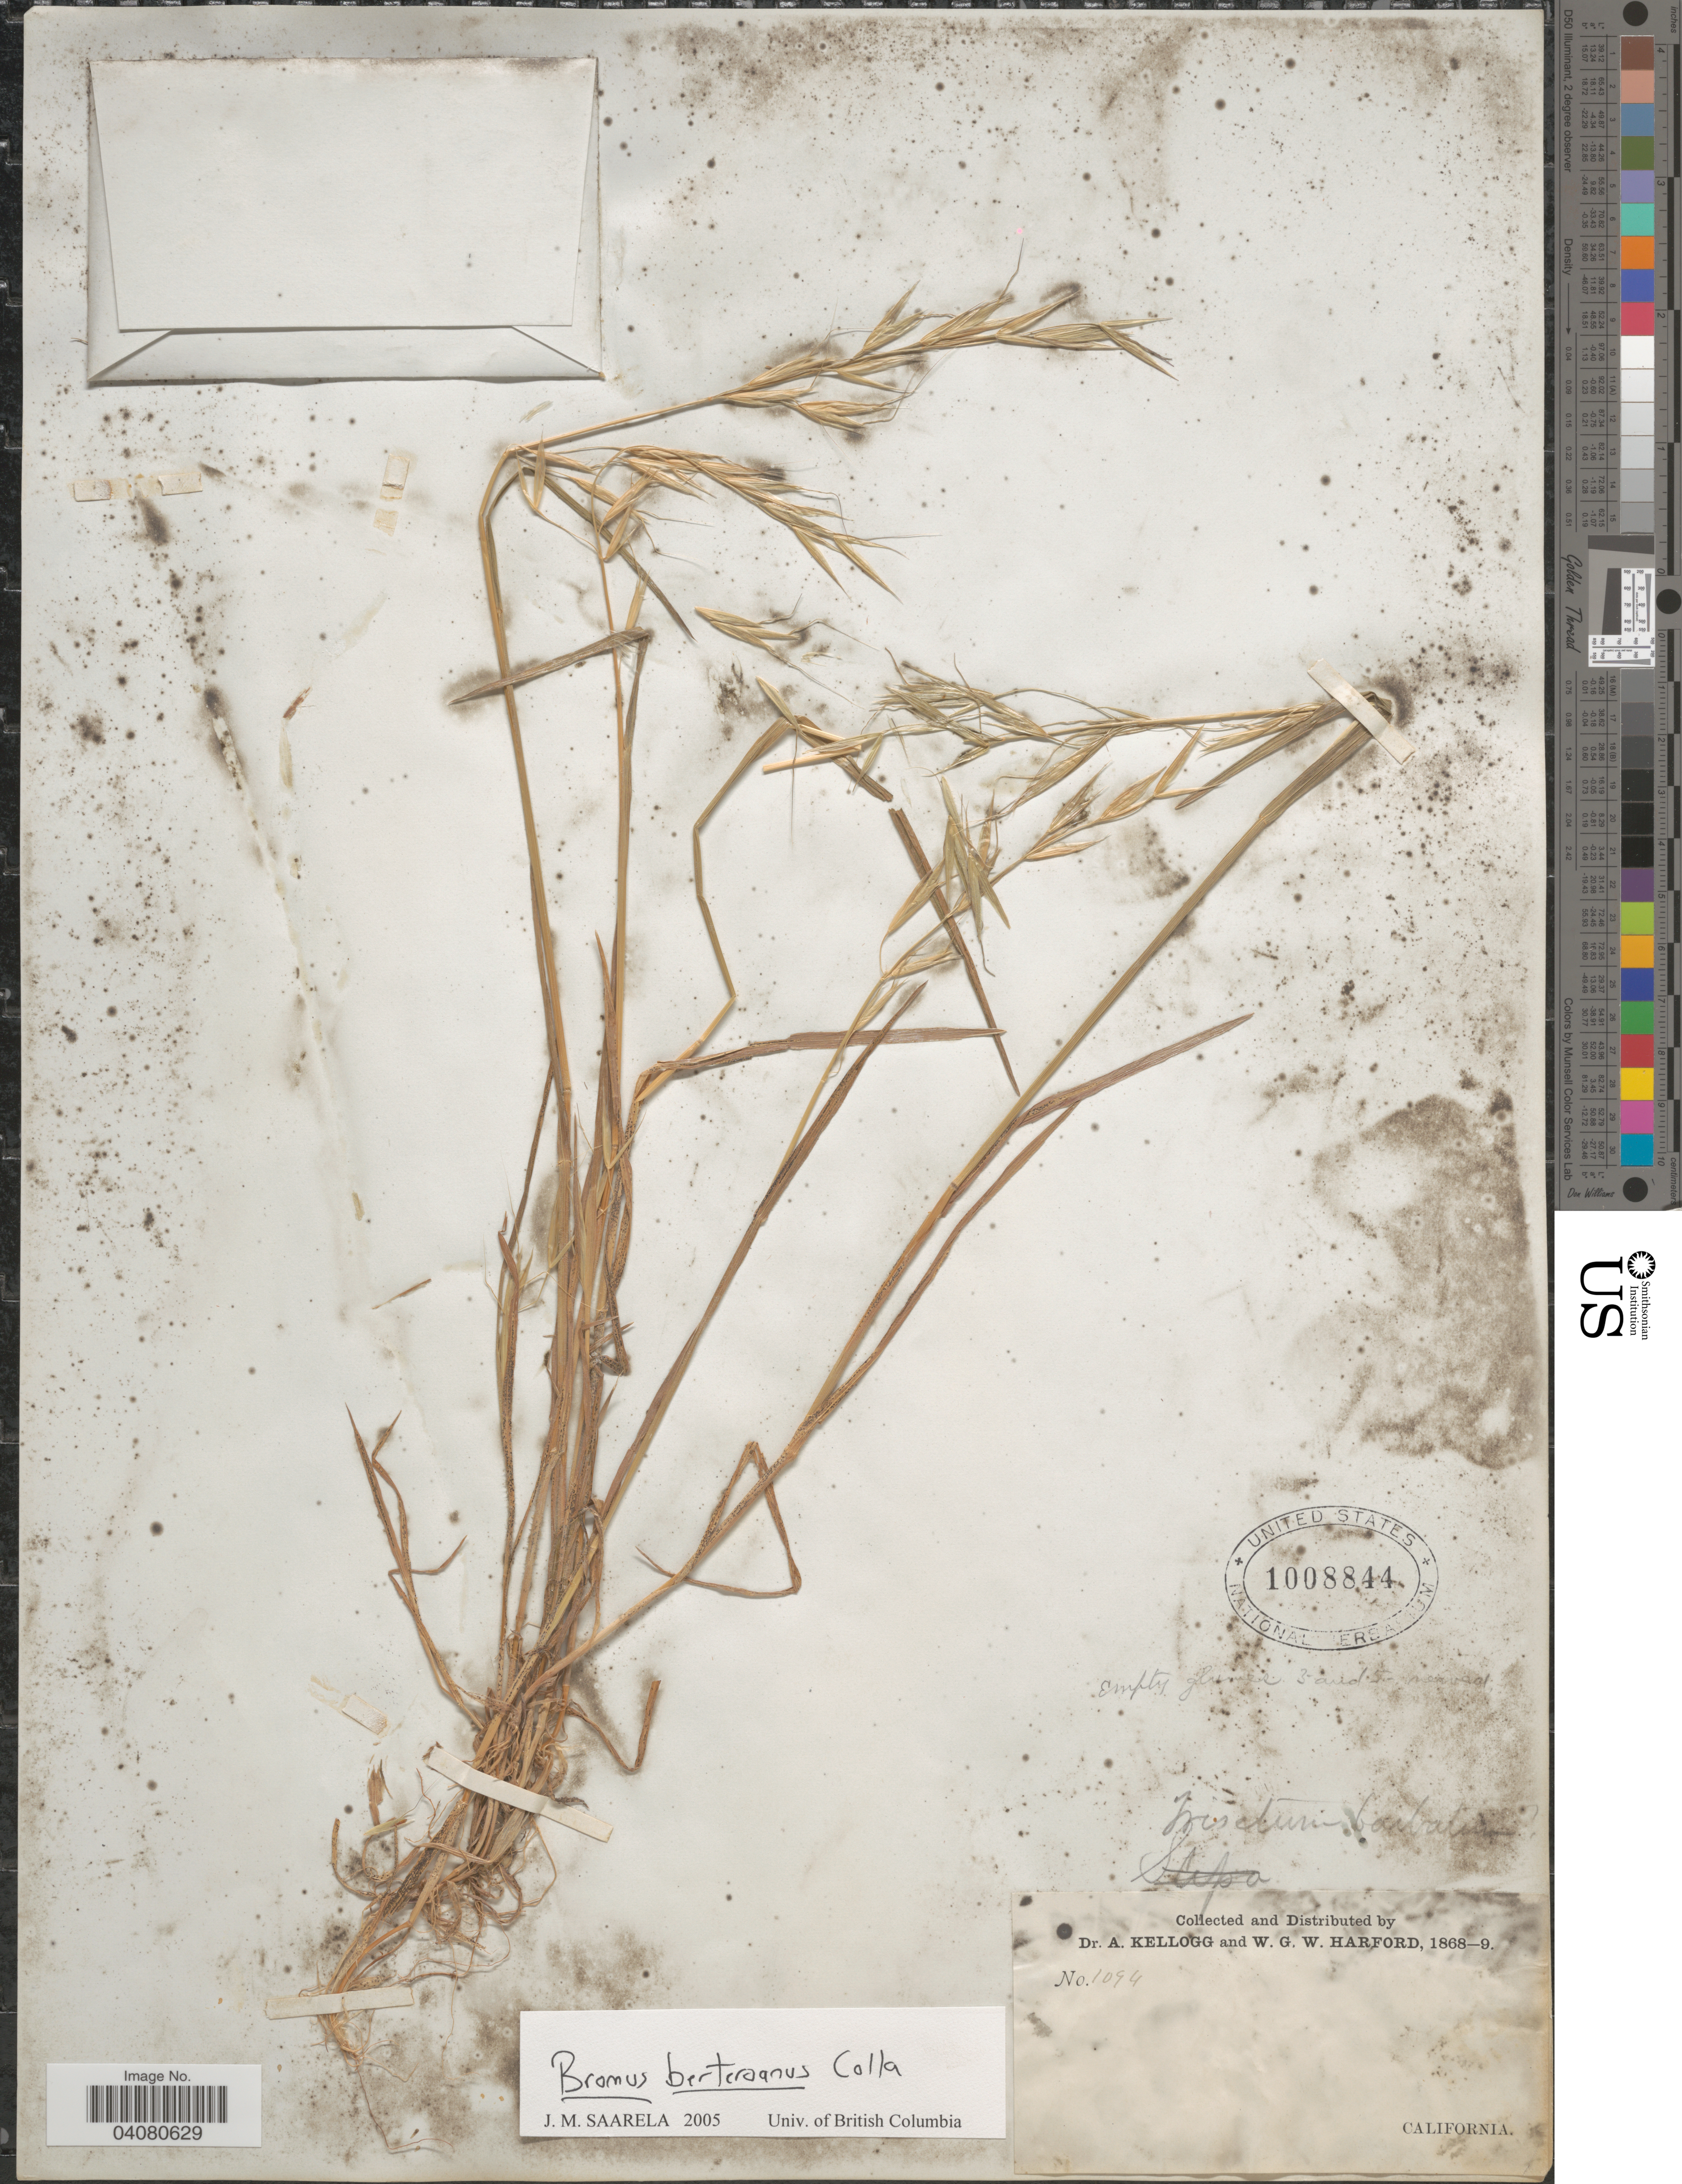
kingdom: Plantae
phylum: Tracheophyta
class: Liliopsida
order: Poales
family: Poaceae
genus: Bromus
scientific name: Bromus berteroanus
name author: Colla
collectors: A. Kellogg & W. G. W. Harford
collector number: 1094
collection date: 1868/1869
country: United States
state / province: California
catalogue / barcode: US 1008844